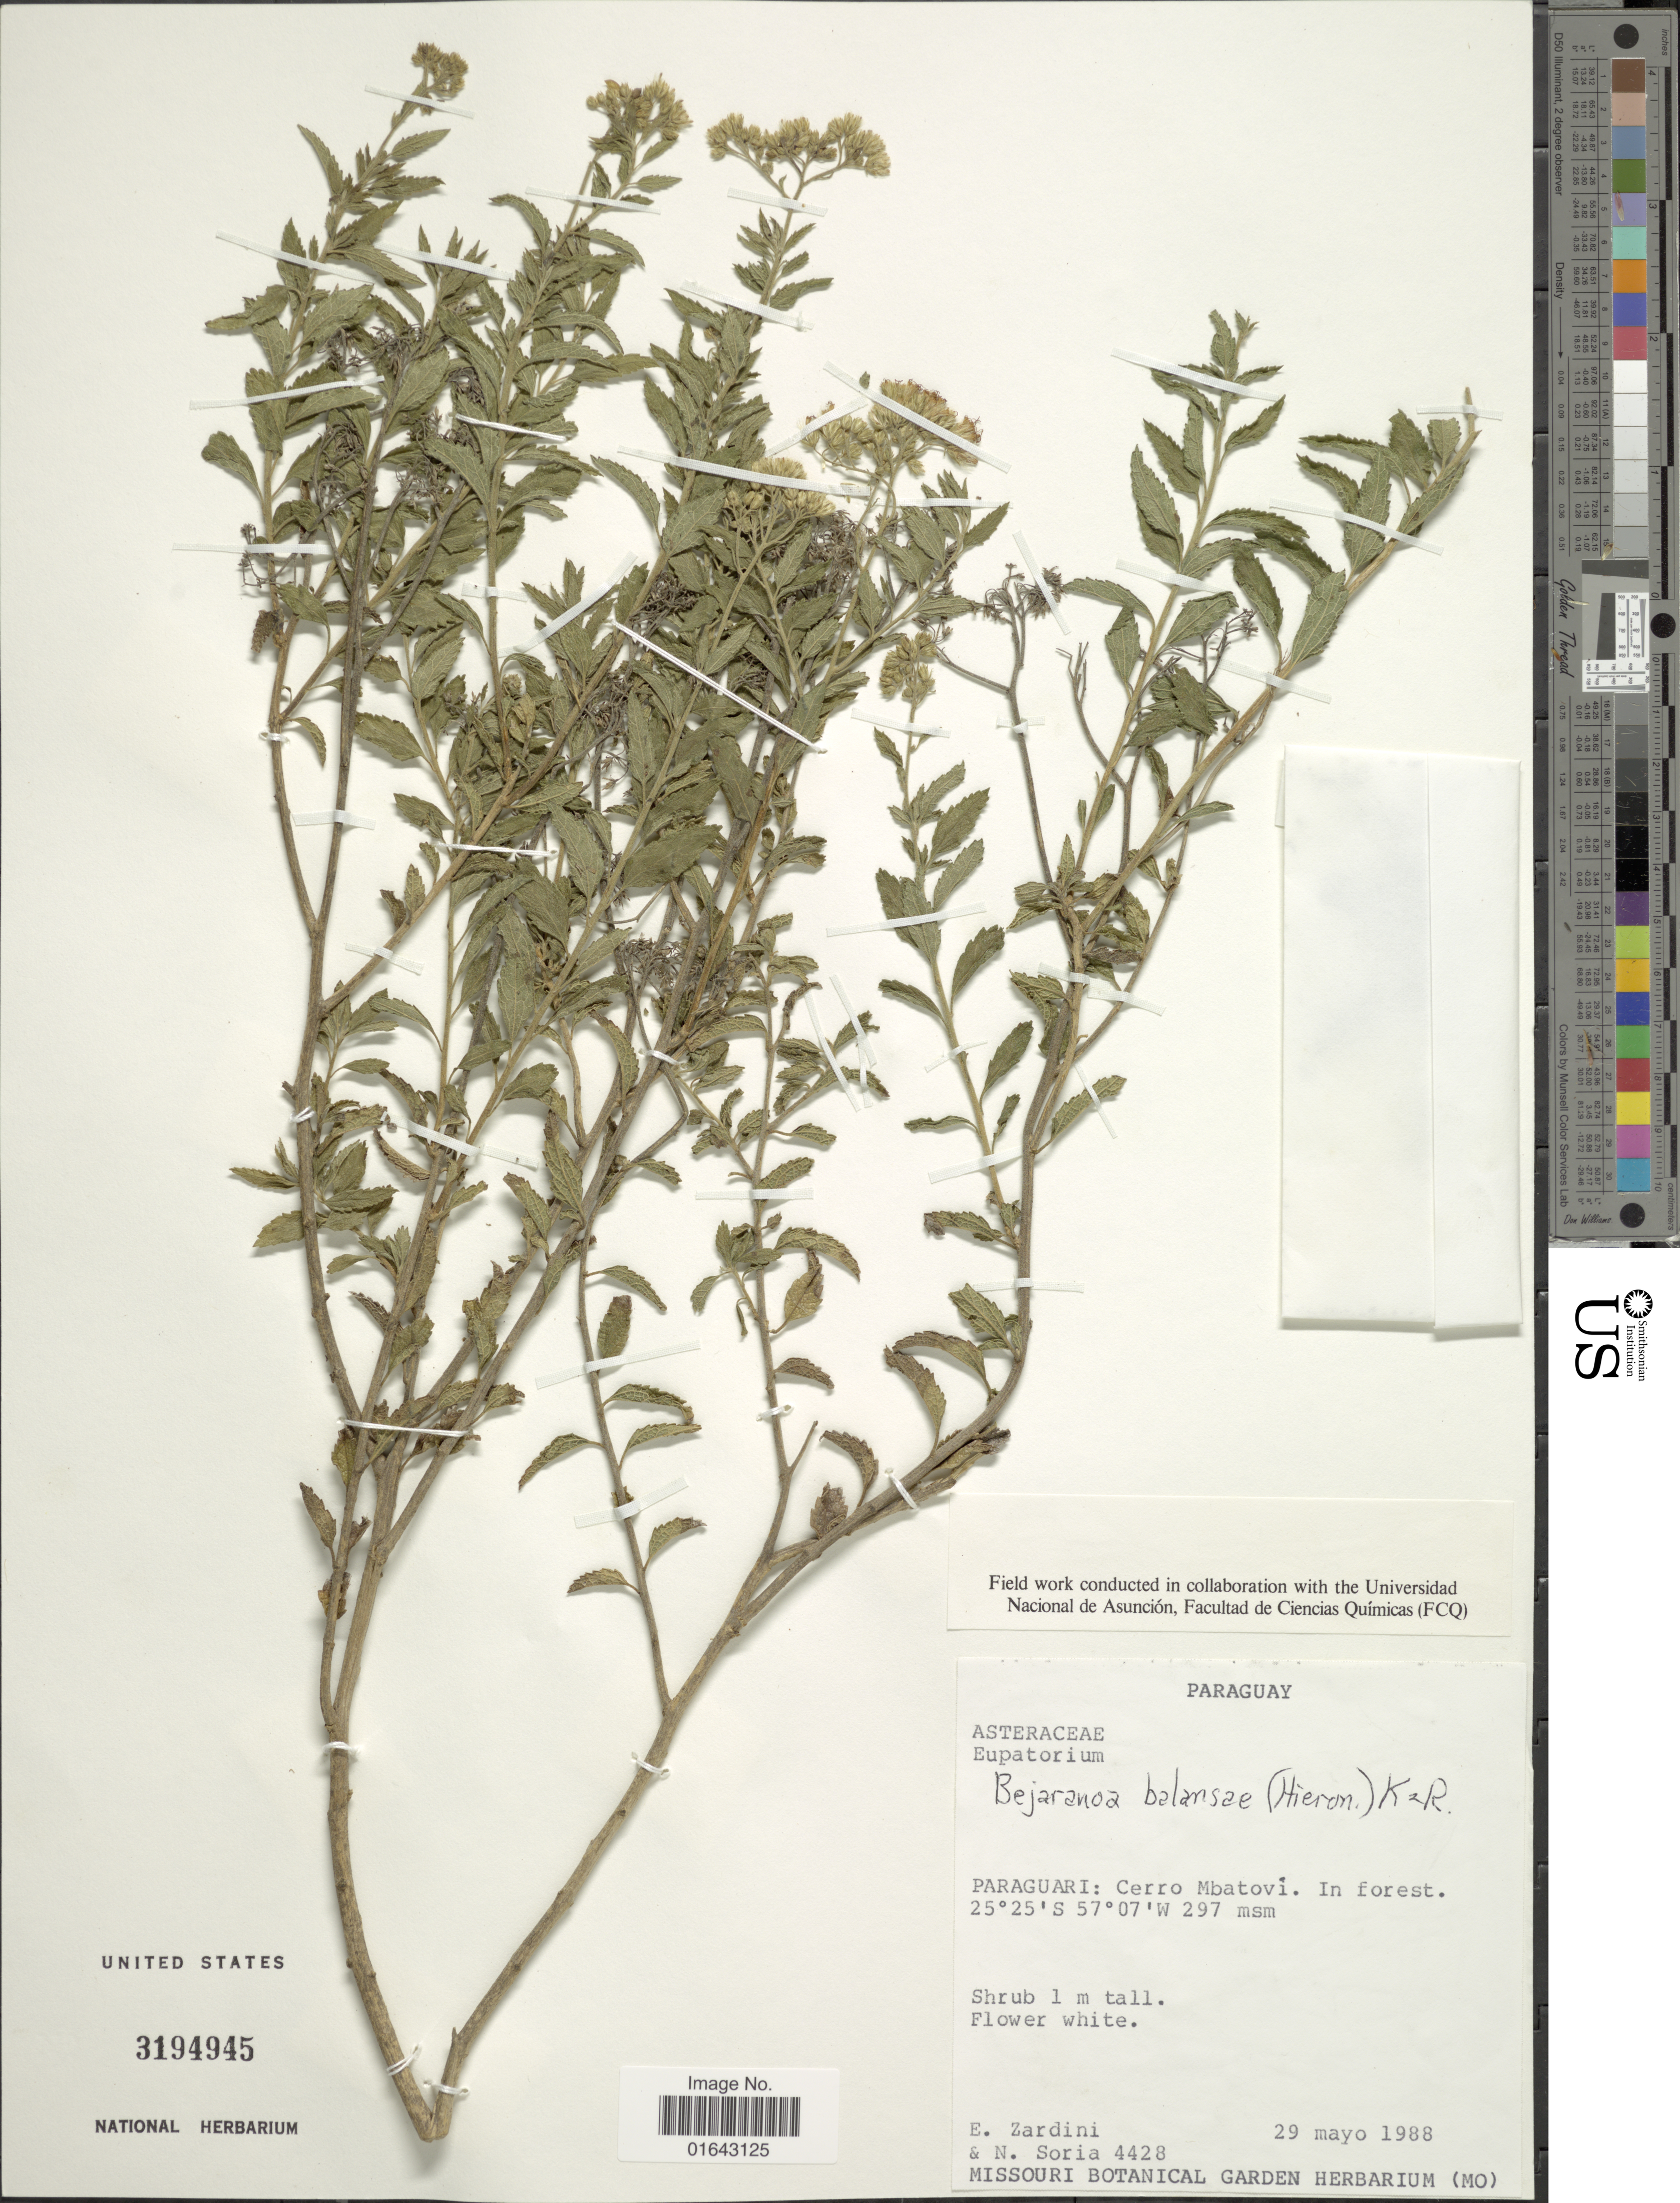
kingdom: Plantae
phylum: Tracheophyta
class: Magnoliopsida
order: Asterales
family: Asteraceae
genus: Bejaranoa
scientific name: Bejaranoa balansae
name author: (Hieron.) R.M. King & H. Rob.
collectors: E. M. Zardini & N. Soria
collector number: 4428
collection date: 1988-05-29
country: Paraguay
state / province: Paraguari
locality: Paraguari: Cerro Mbatoví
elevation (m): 297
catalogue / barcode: US 3194945